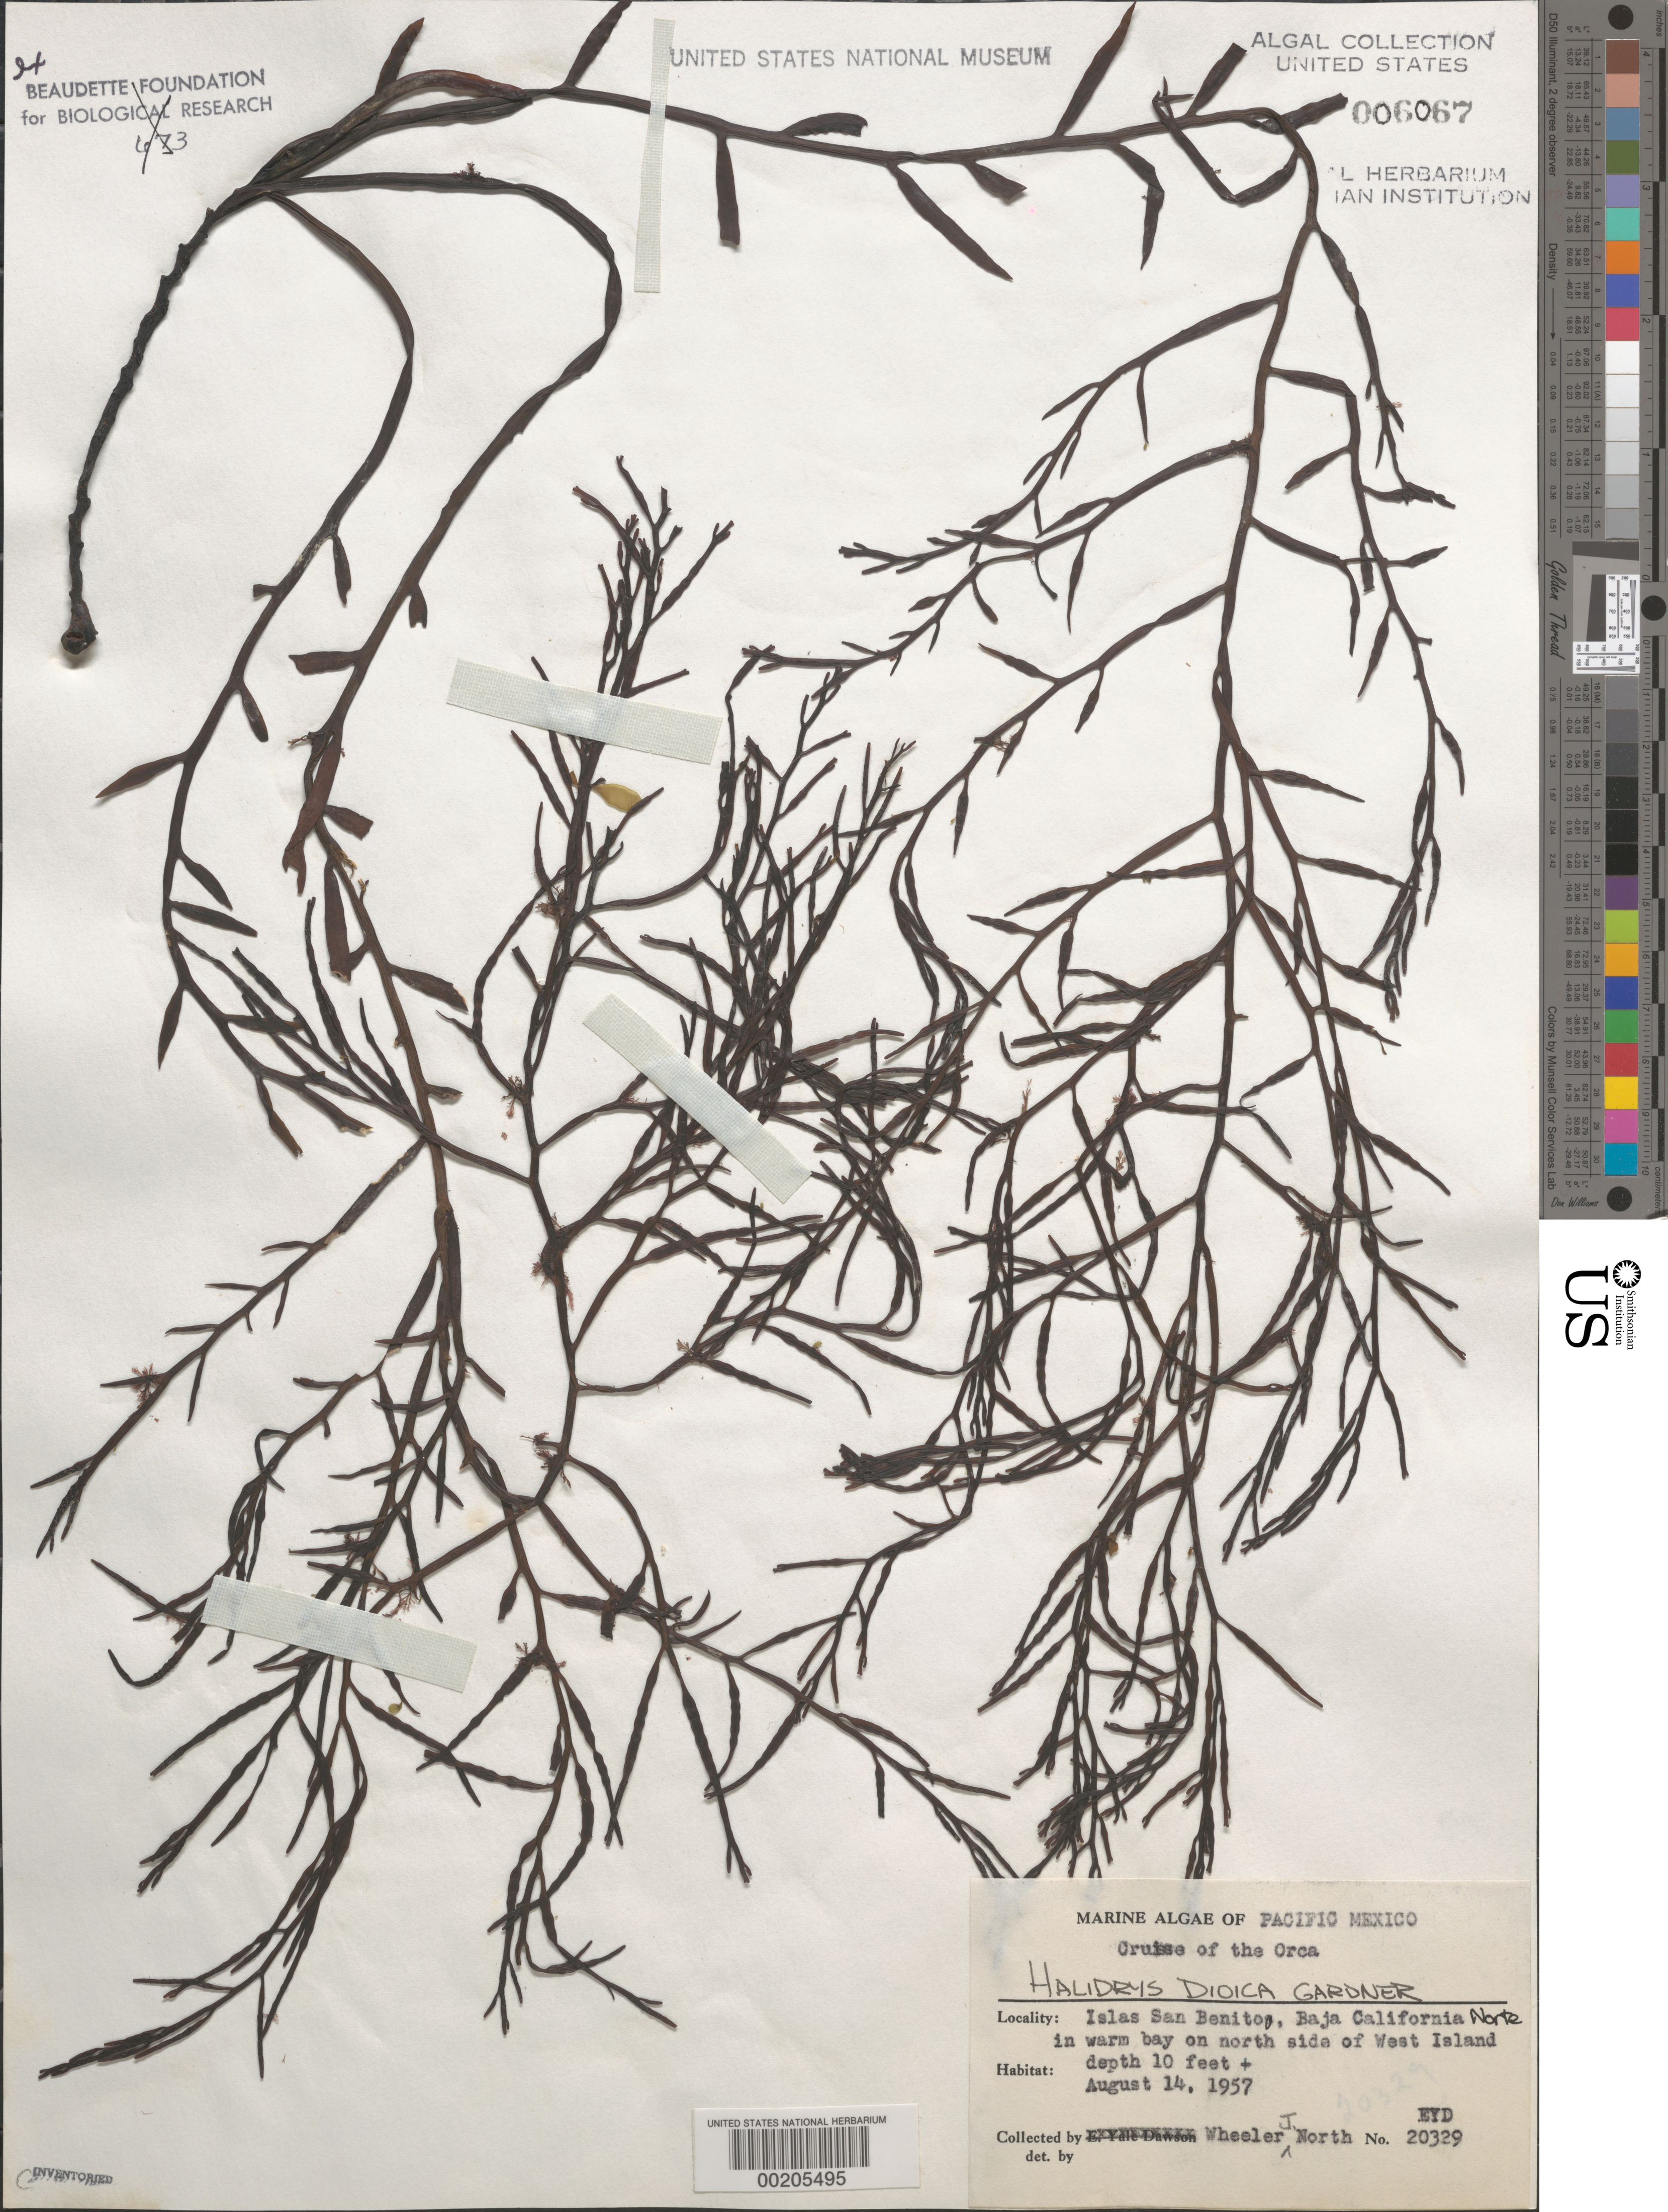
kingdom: Chromista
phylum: Ochrophyta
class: Phaeophyceae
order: Fucales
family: Sargassaceae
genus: Halidrys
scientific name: Halidrys dioica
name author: N.L. Gardner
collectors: W. North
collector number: EYD 20329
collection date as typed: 14 Aug 1957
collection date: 1957-08-14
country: Mexico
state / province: Baja California Norte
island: West Island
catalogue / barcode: US 6067